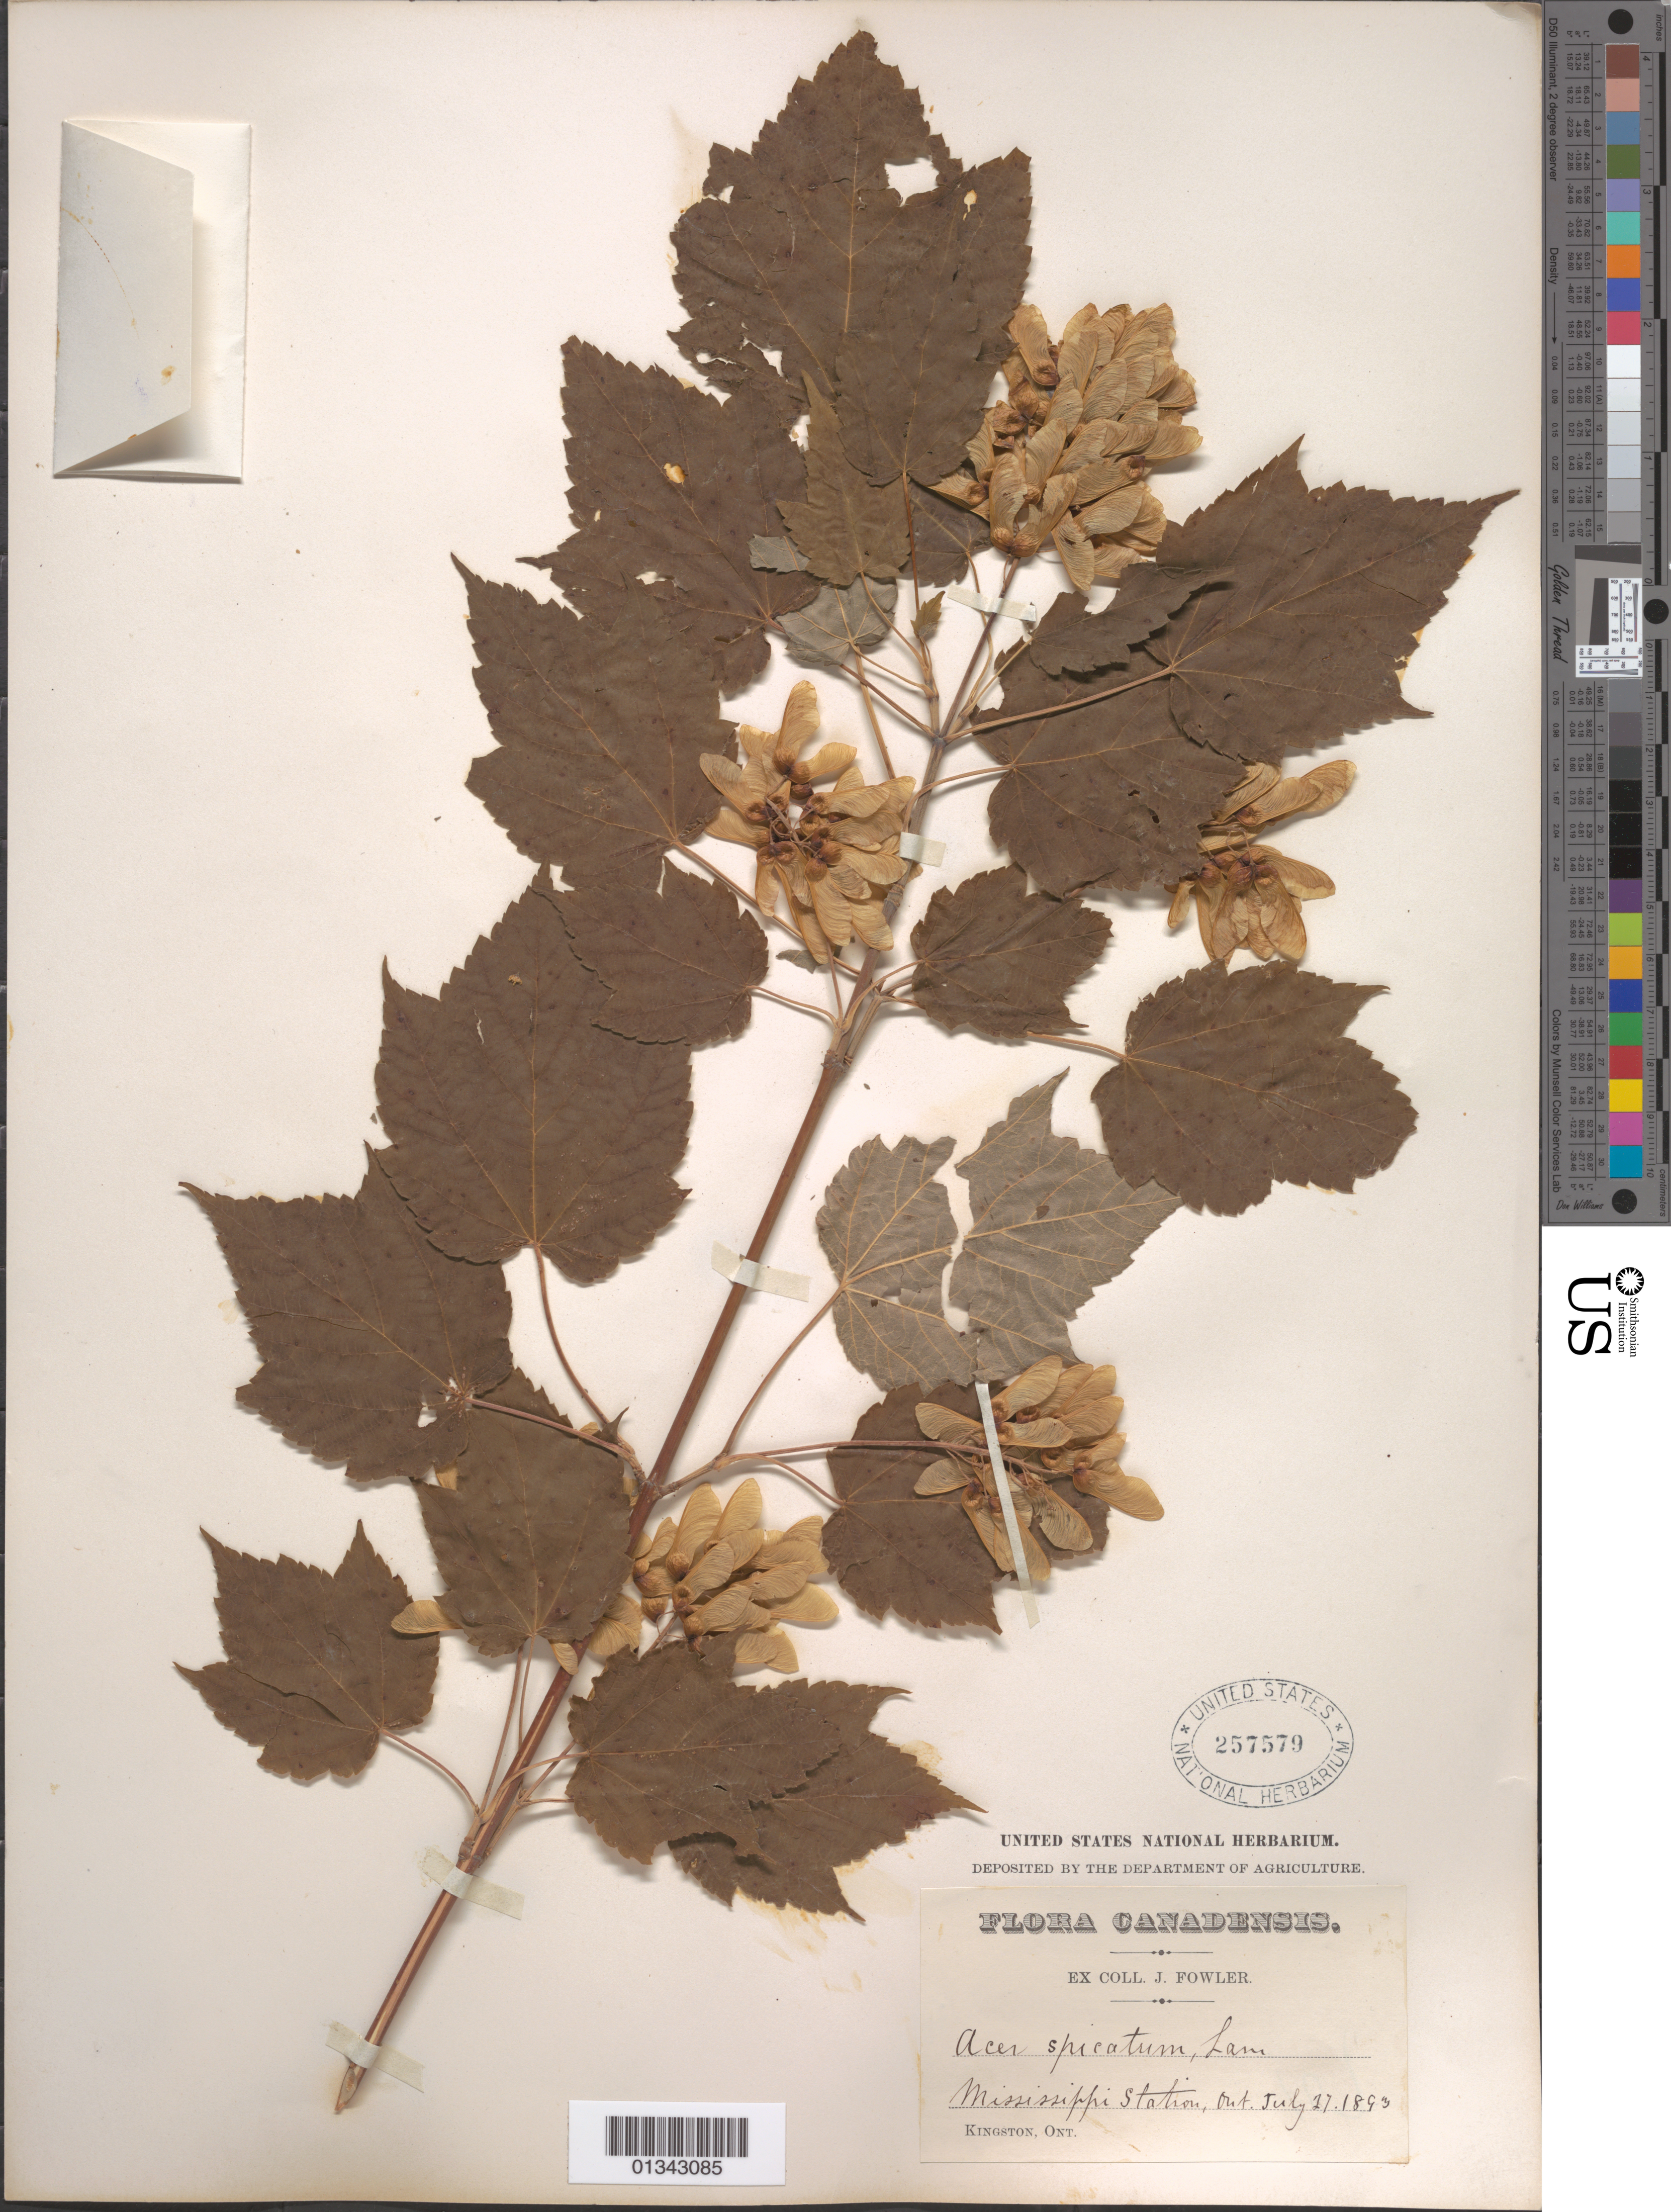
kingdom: Plantae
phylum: Tracheophyta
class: Magnoliopsida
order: Sapindales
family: Sapindaceae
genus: Acer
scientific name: Acer spicatum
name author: Lam.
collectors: J. P. Fowler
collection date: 1893-07-27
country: Canada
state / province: Ontario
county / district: Frontenac County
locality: Mississippi Station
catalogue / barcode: US 257579